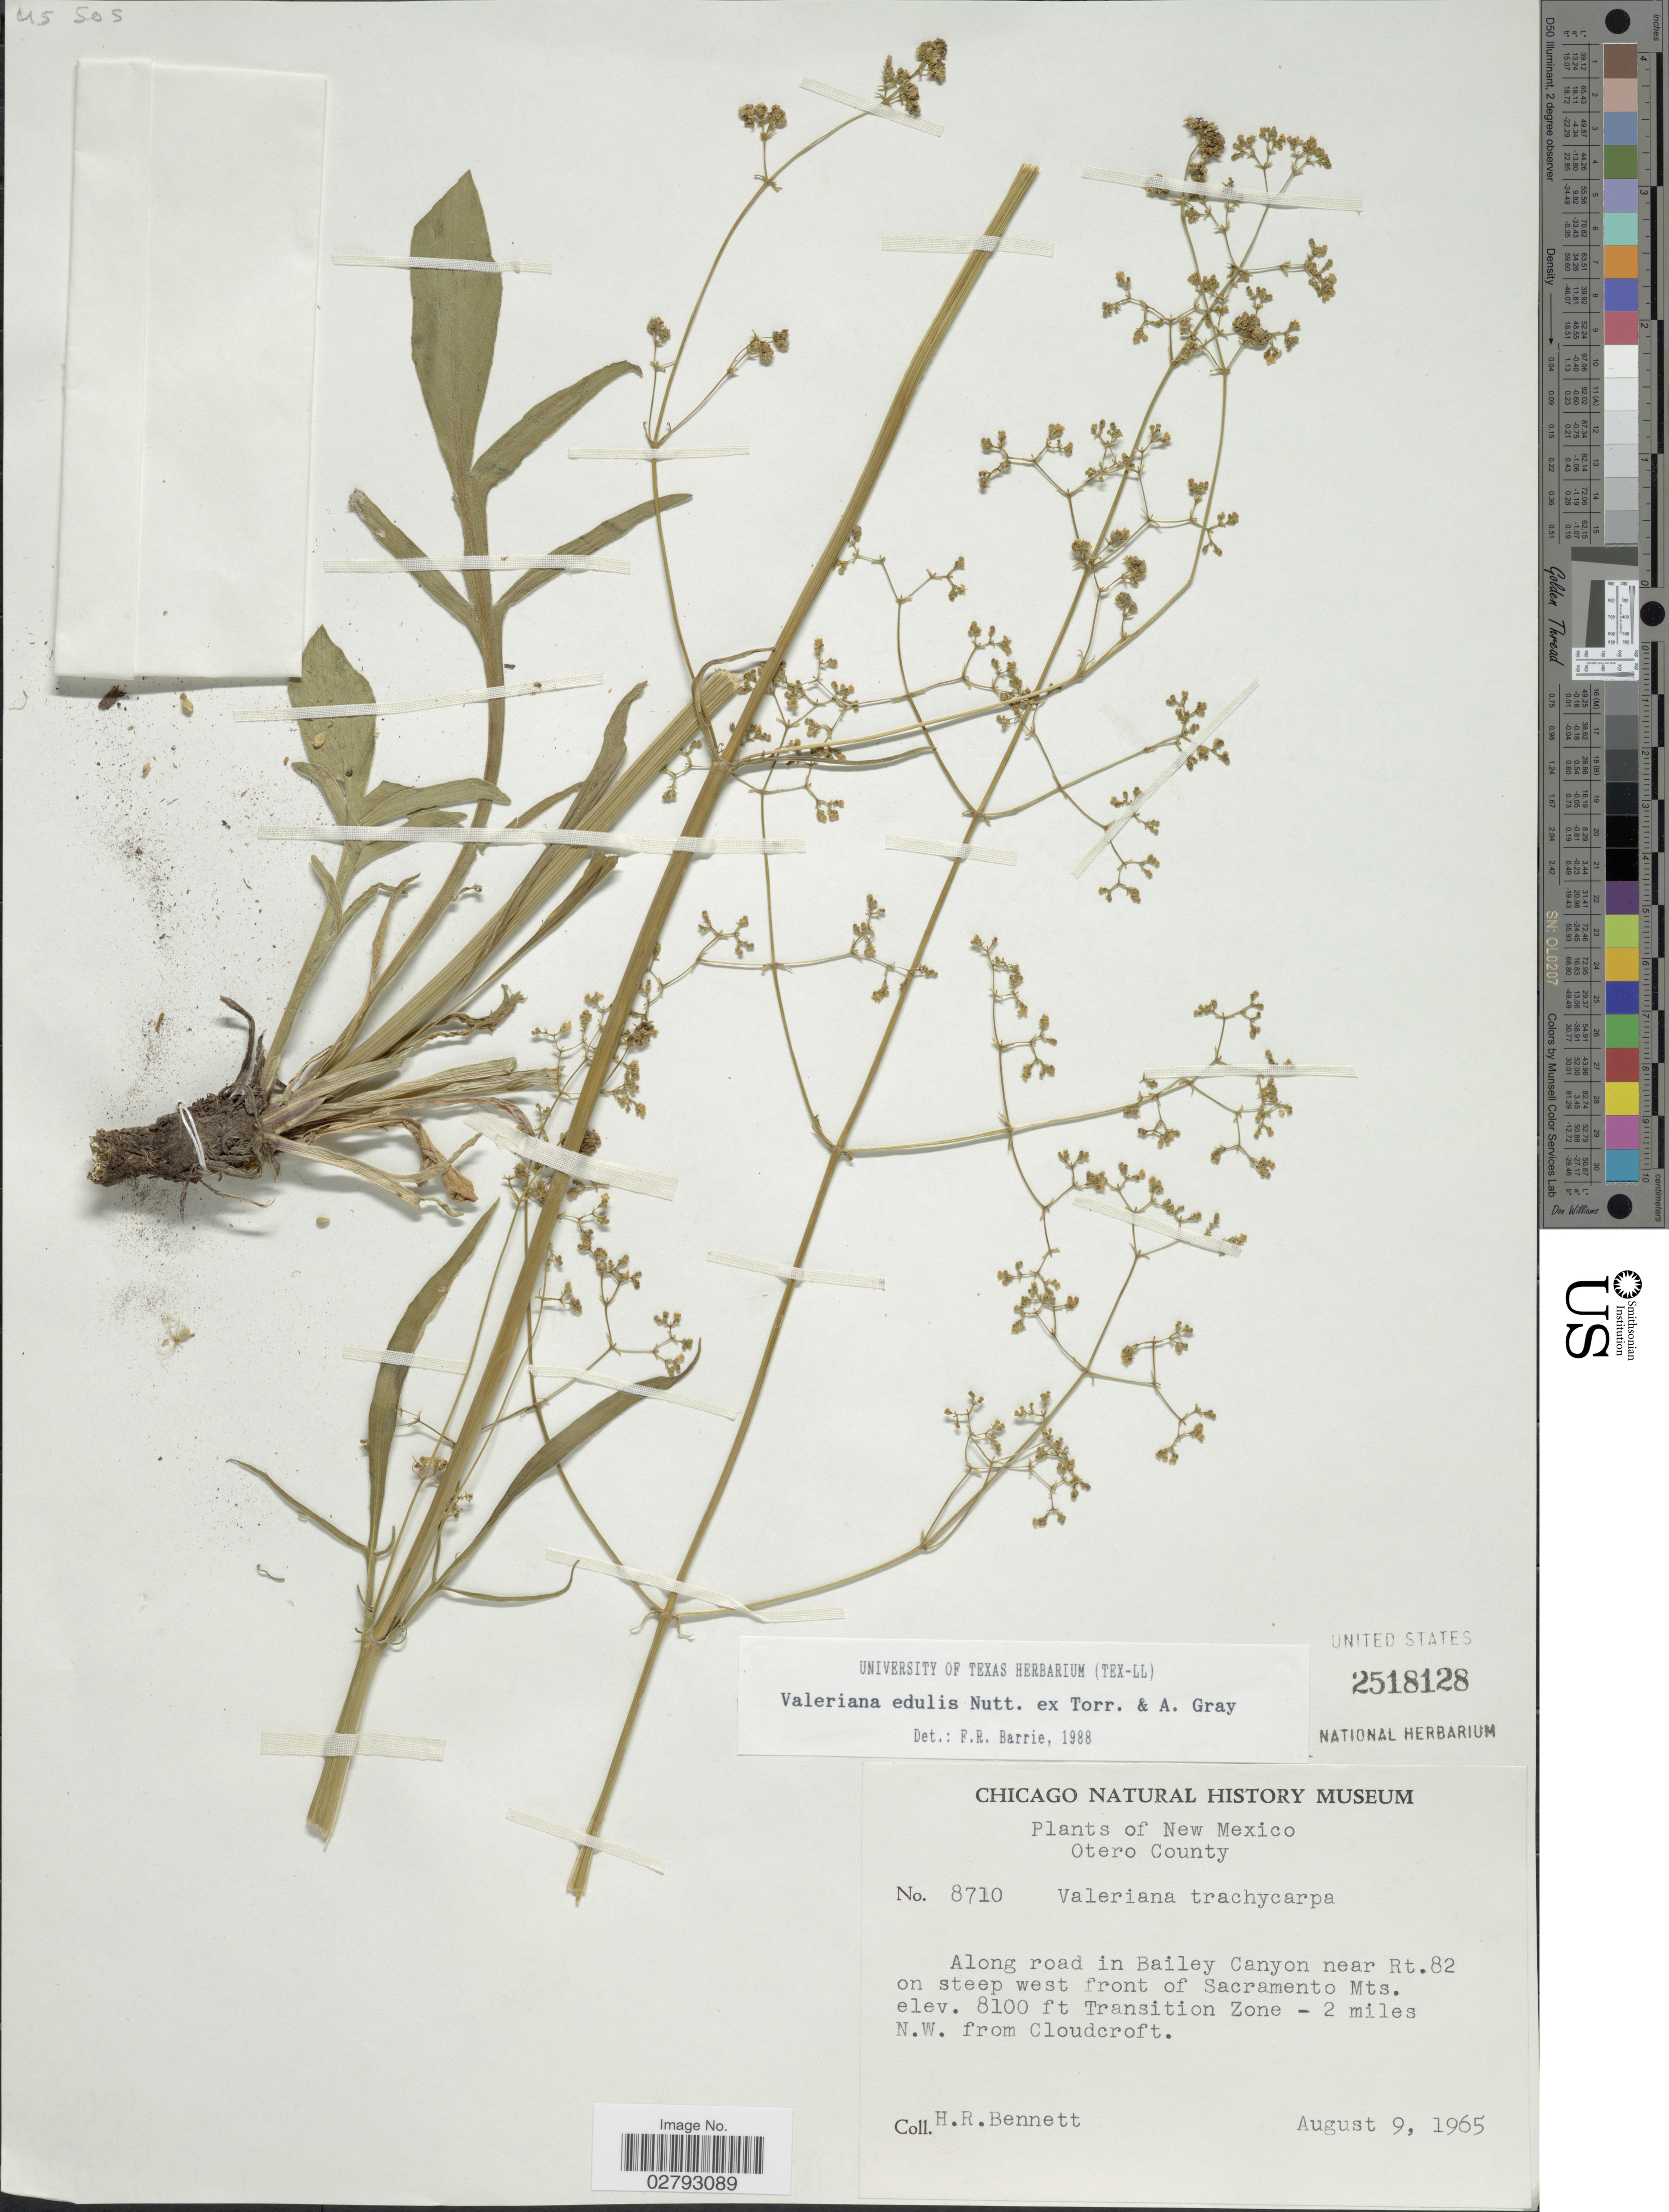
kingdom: Plantae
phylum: Tracheophyta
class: Magnoliopsida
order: Dipsacales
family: Caprifoliaceae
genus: Valeriana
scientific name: Valeriana edulis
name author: Nutt.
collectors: H. R. Bennett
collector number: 8710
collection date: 1965-08-09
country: United States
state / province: New Mexico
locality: Otero County. Along road in Bailey Canyon near Rt. 82 on steep west front of Sacramento Mts. Transition Zone- 2 miles N.W. from Cloudcroft.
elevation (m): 2469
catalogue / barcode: US 2518128